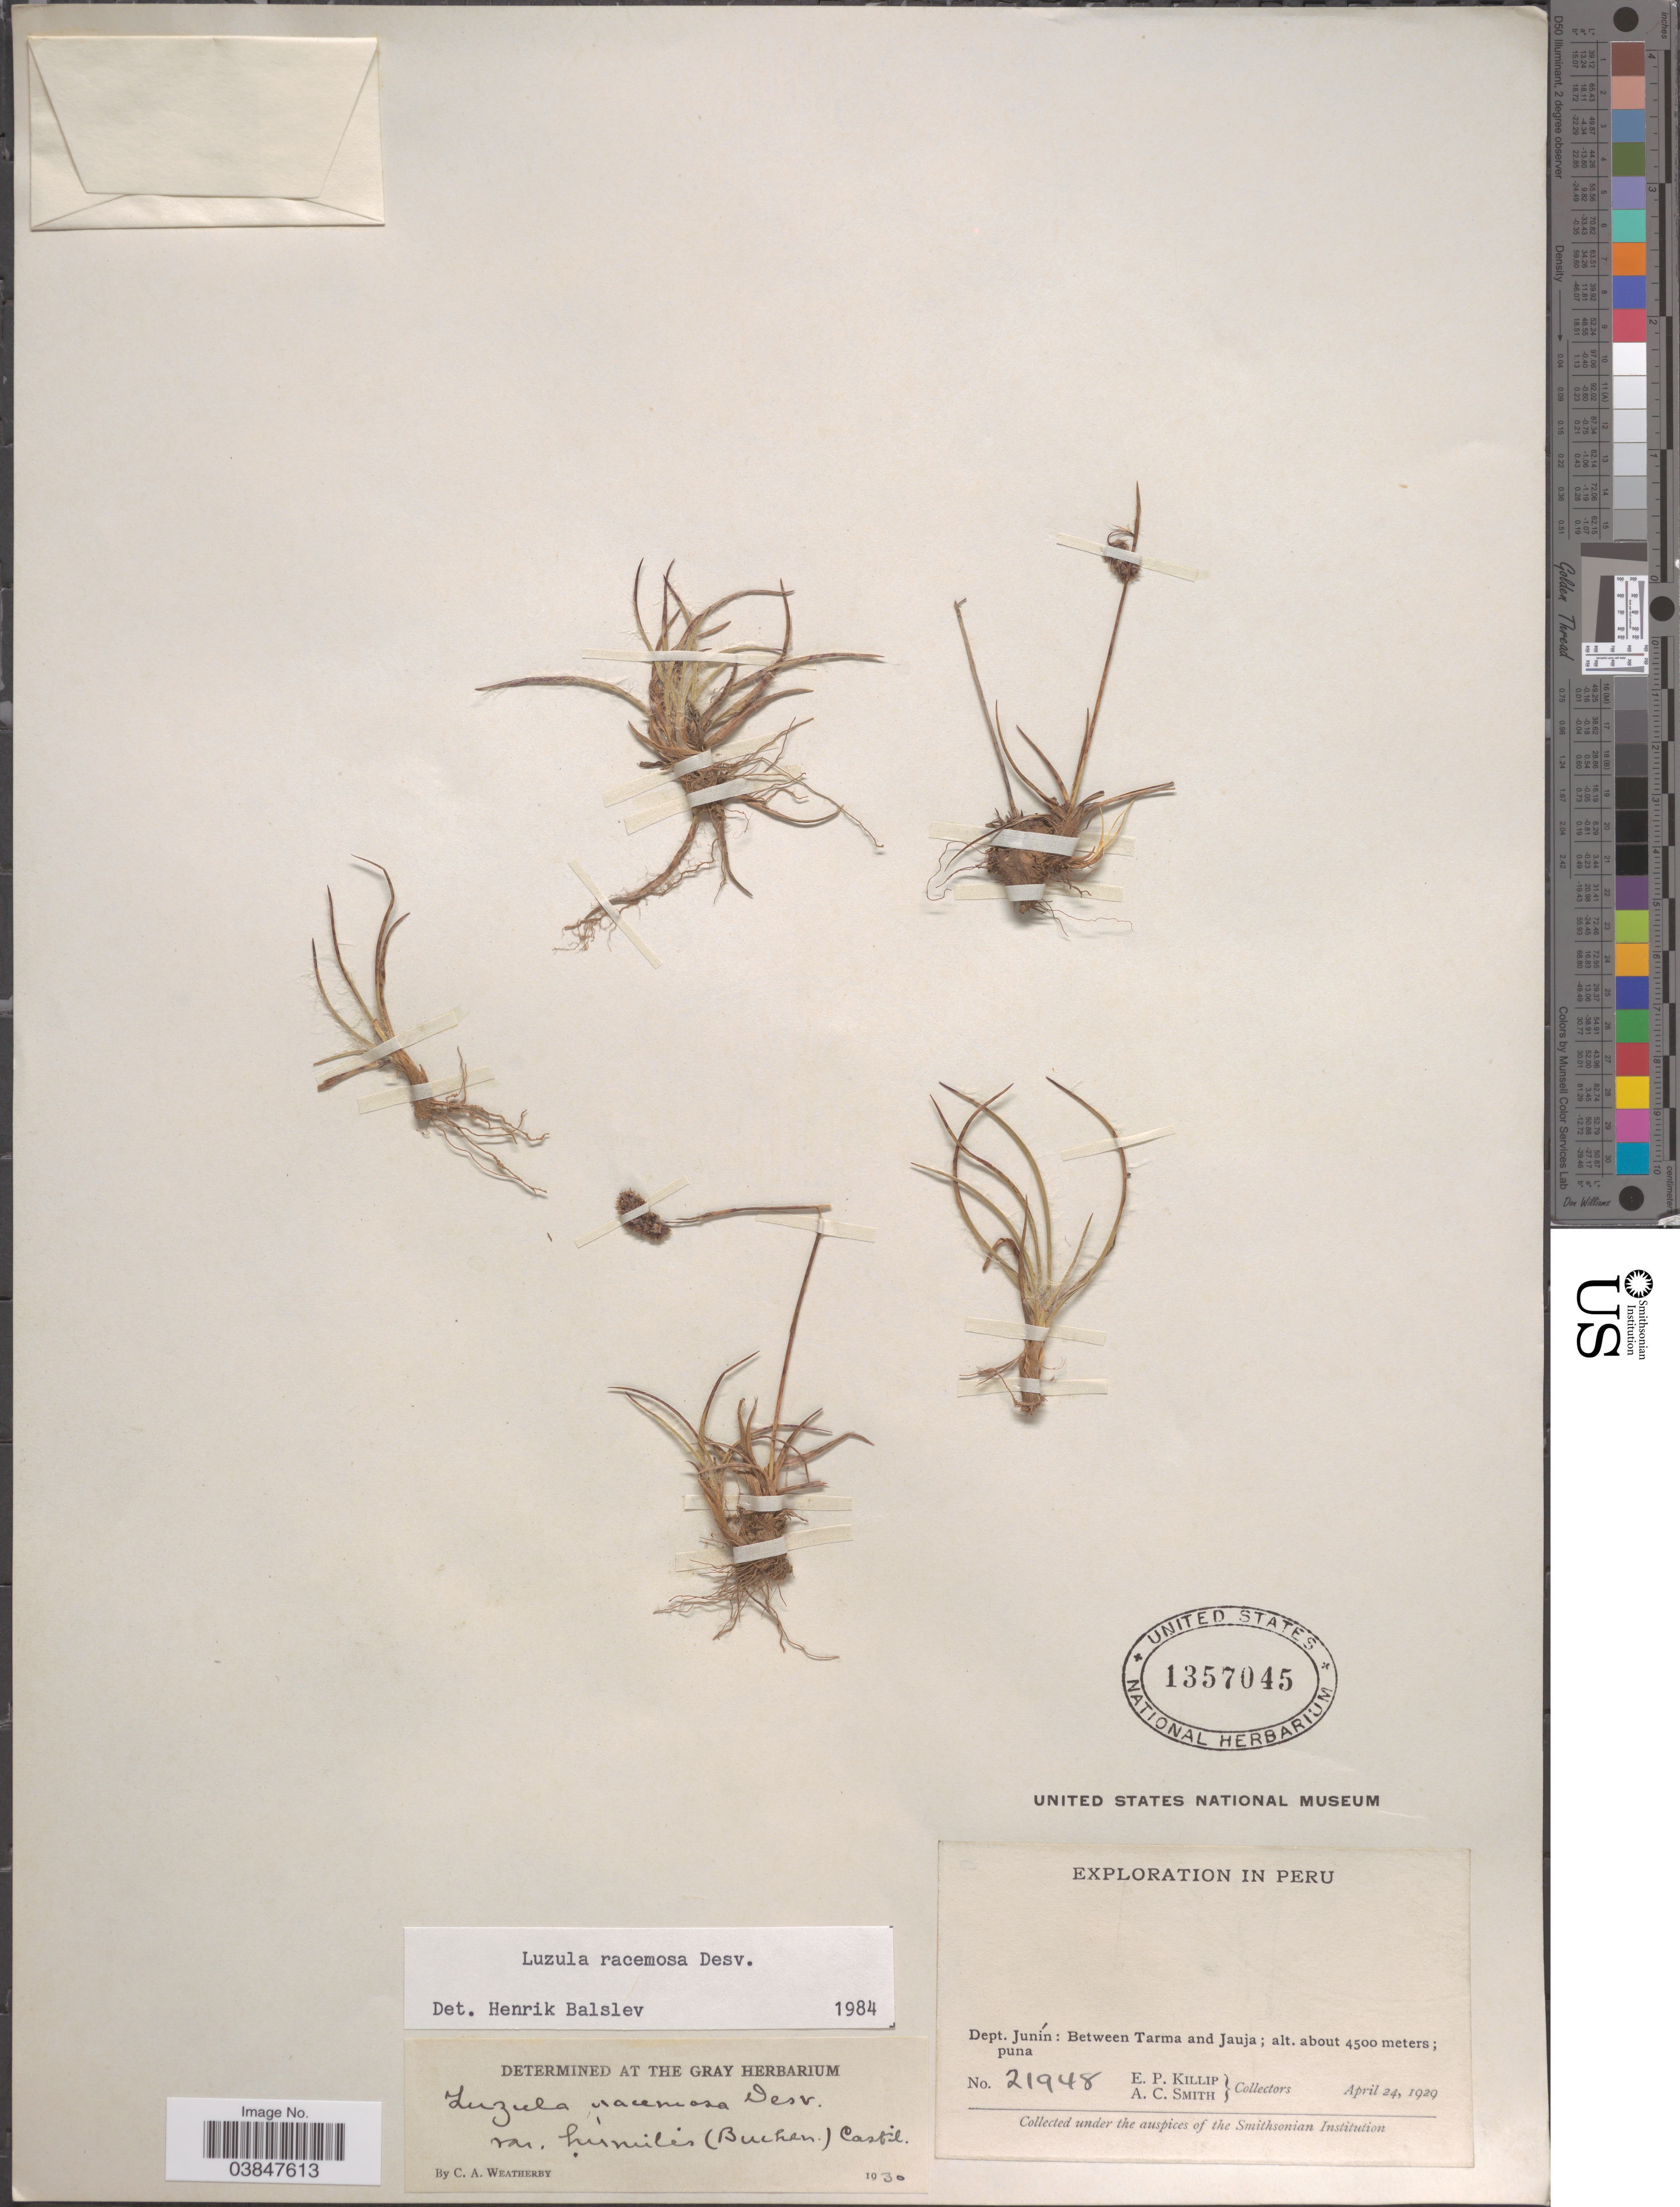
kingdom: Plantae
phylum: Tracheophyta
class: Liliopsida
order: Poales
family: Juncaceae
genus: Luzula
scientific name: Luzula racemosa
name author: Desv.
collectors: E. P. Killip & A. C. Smith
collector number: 21948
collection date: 1929-04-24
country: Peru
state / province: Junín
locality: Dept. Junín: Between Tarma and Jauja; puna.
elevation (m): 4500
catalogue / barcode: US 1357045